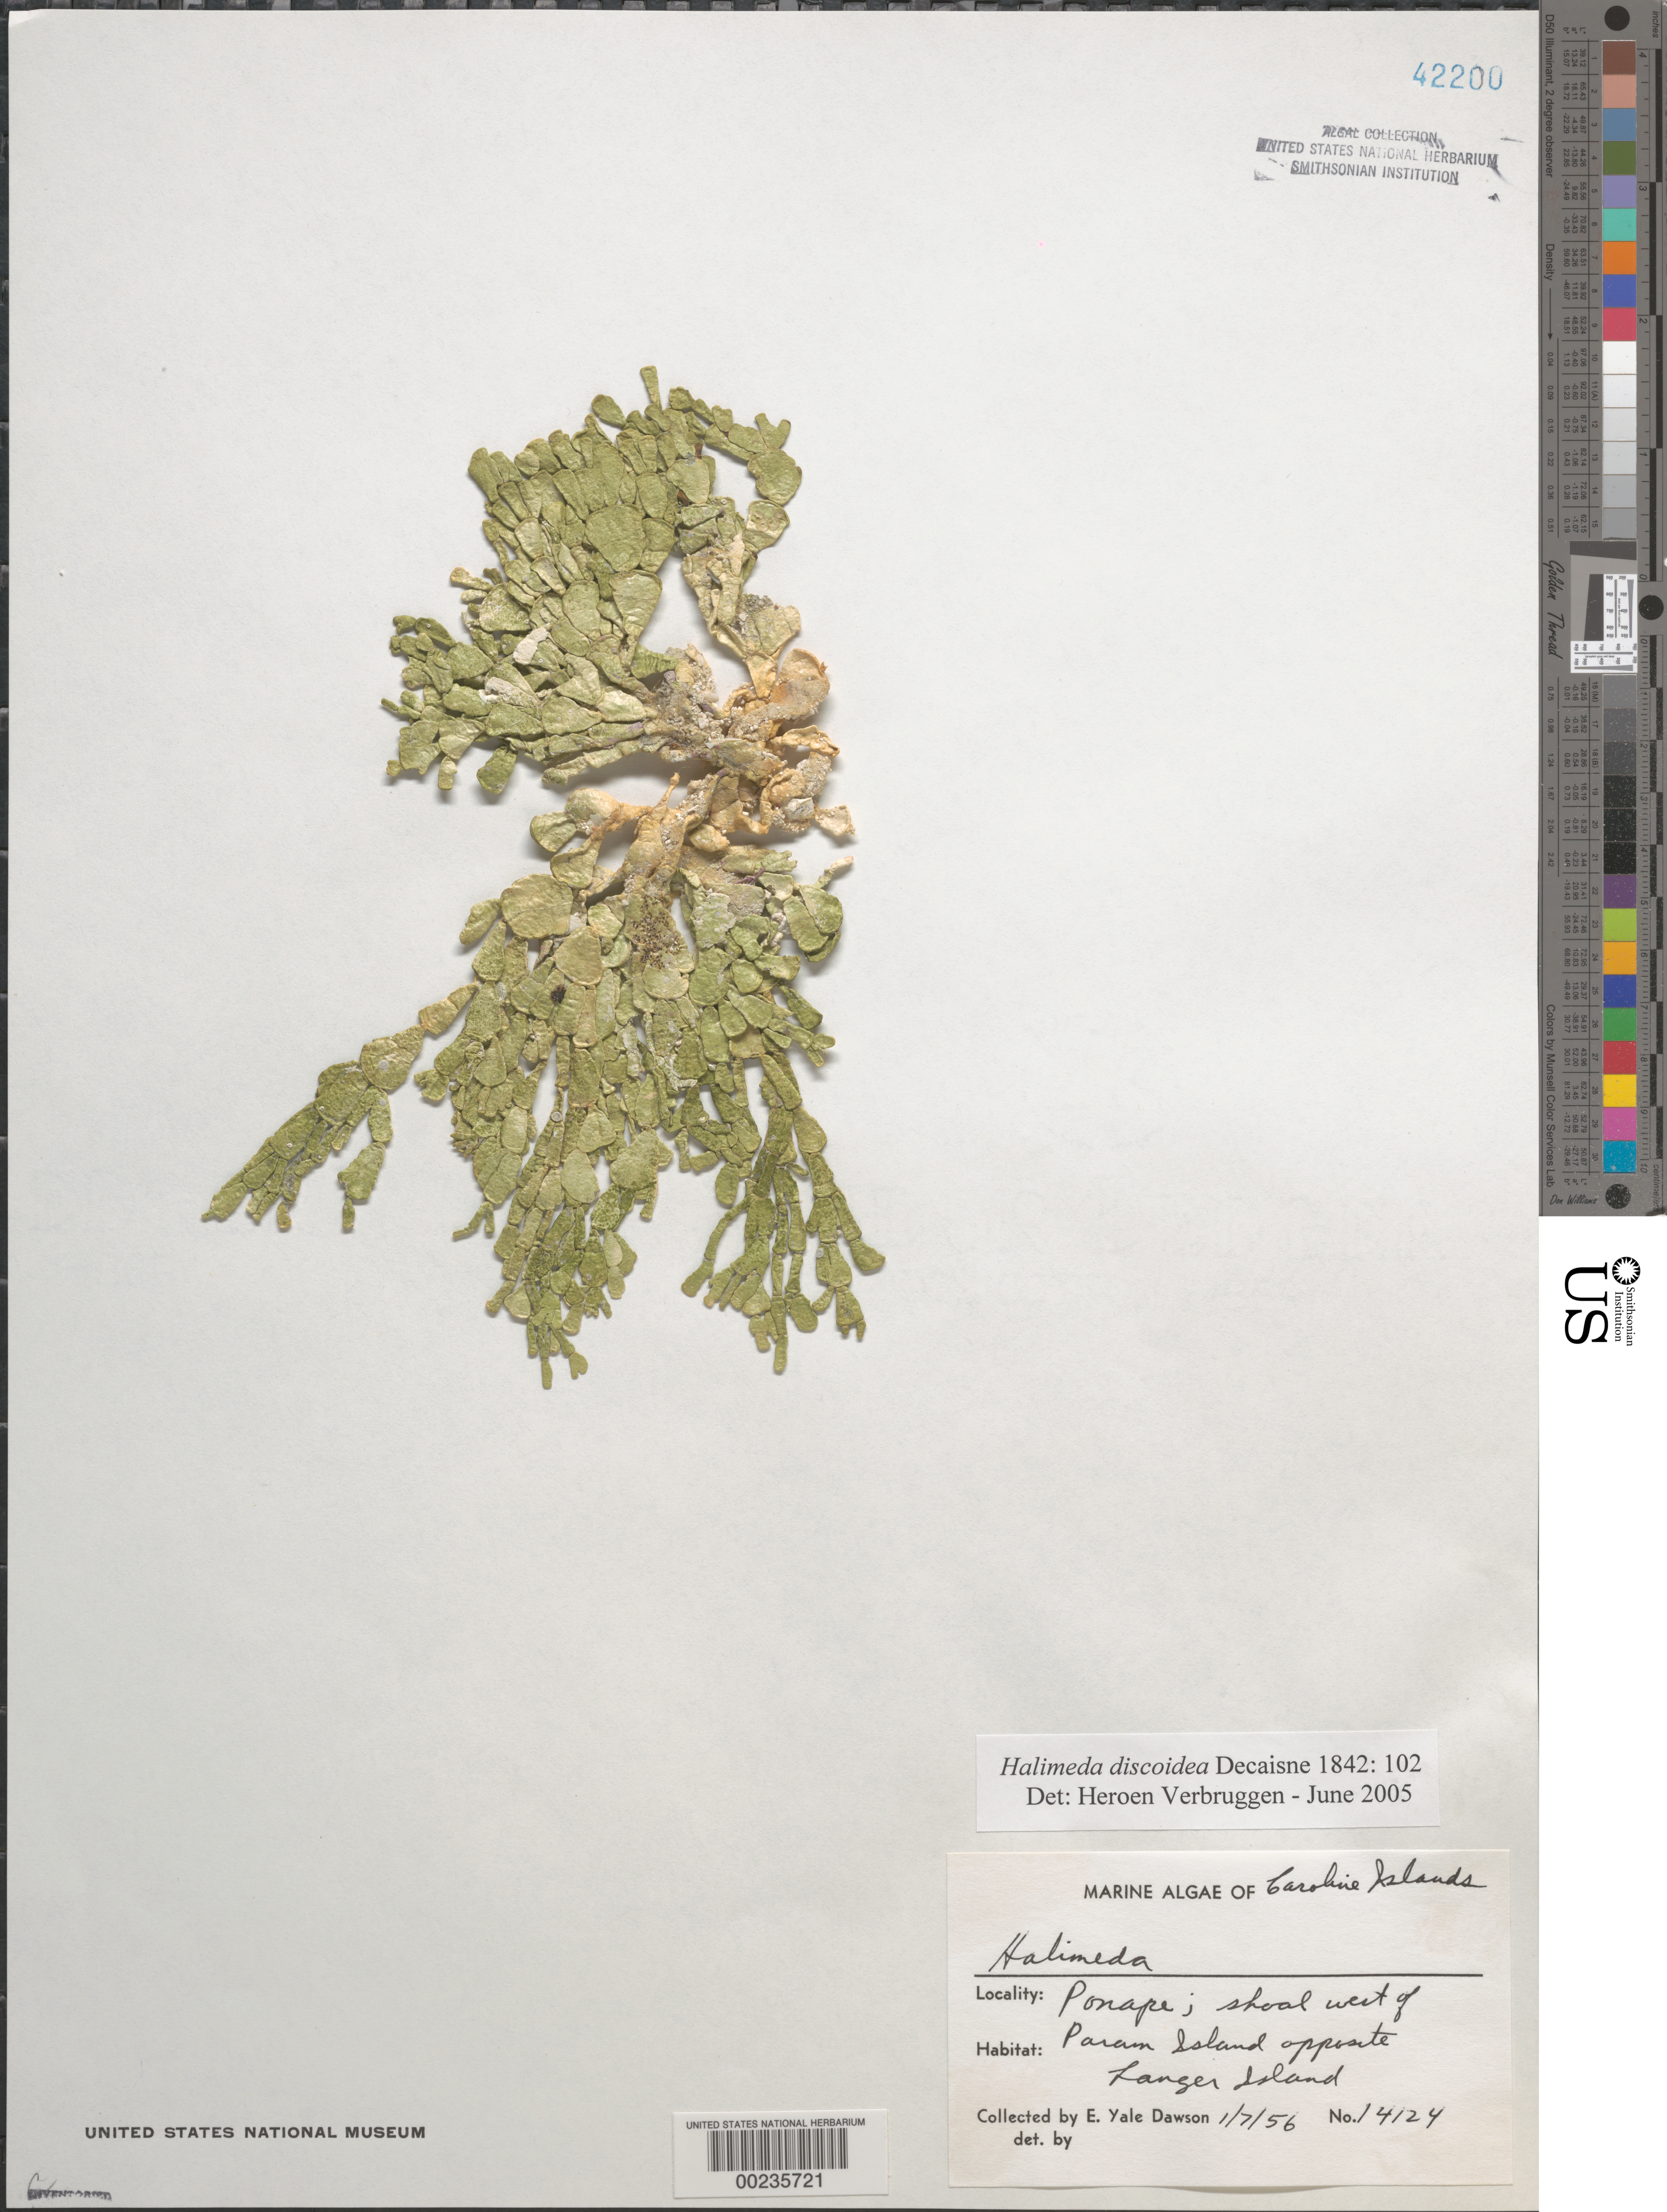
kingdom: Plantae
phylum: Chlorophyta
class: Ulvophyceae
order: Bryopsidales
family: Halimedaceae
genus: Halimeda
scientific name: Halimeda discoidea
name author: Decne.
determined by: Verbruggen, H.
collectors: E. Y. Dawson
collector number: EYD 14124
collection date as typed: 07 Jan 1956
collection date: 1956-01-07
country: Micronesia, Federated States of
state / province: Pohnpei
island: Pohnpei [Ponape]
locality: West of Param Island, opposite Langer Island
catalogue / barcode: US 42200